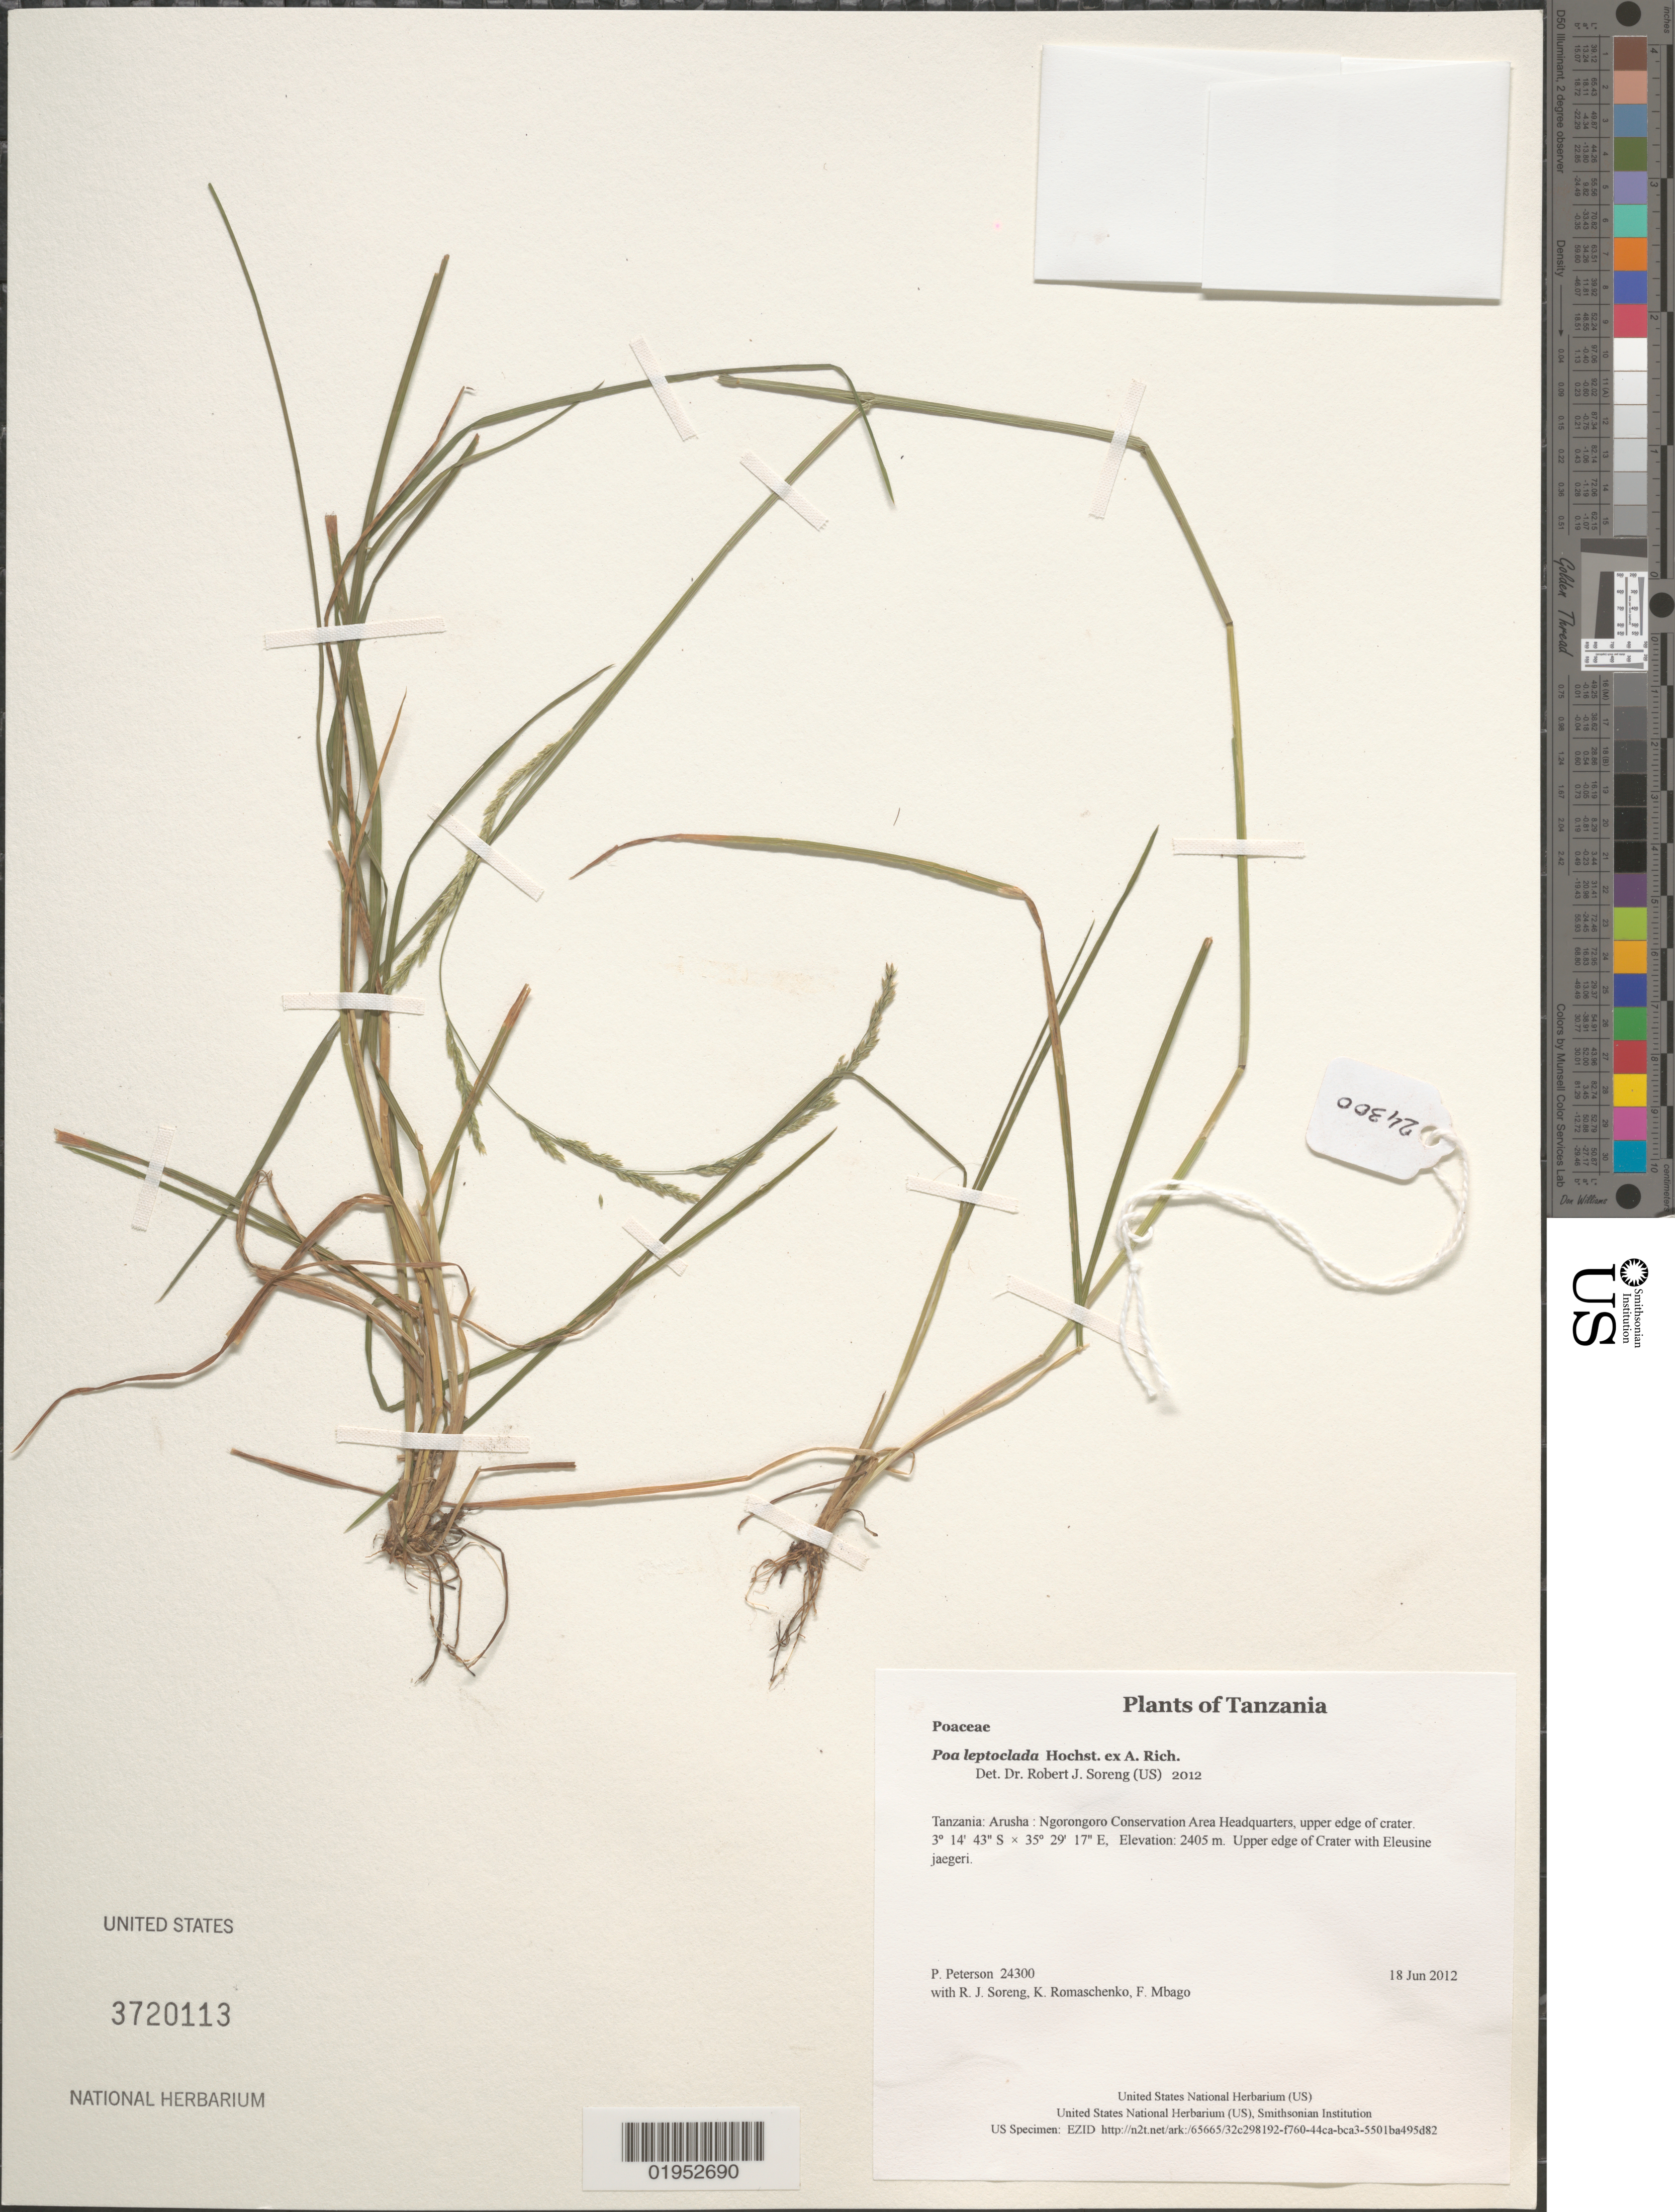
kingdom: Plantae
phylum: Tracheophyta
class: Liliopsida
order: Poales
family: Poaceae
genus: Poa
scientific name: Poa leptoclada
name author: Hochst. ex A. Rich.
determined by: Soreng, Robert J., Research Associate (BOT), Smithsonian Institution - National Museum of Natural History (UNITED STATES)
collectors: P. M. Peterson, R. J. Soreng, K. Romaschenko & F. Mbago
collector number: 24300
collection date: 2012-06-18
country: Tanzania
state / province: Arusha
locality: Ngorongoro Conservation Area Headquarters, upper edge of crater.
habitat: Upper edge of Crater with Eleusine jaegeri.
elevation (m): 2405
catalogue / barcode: US 3720113